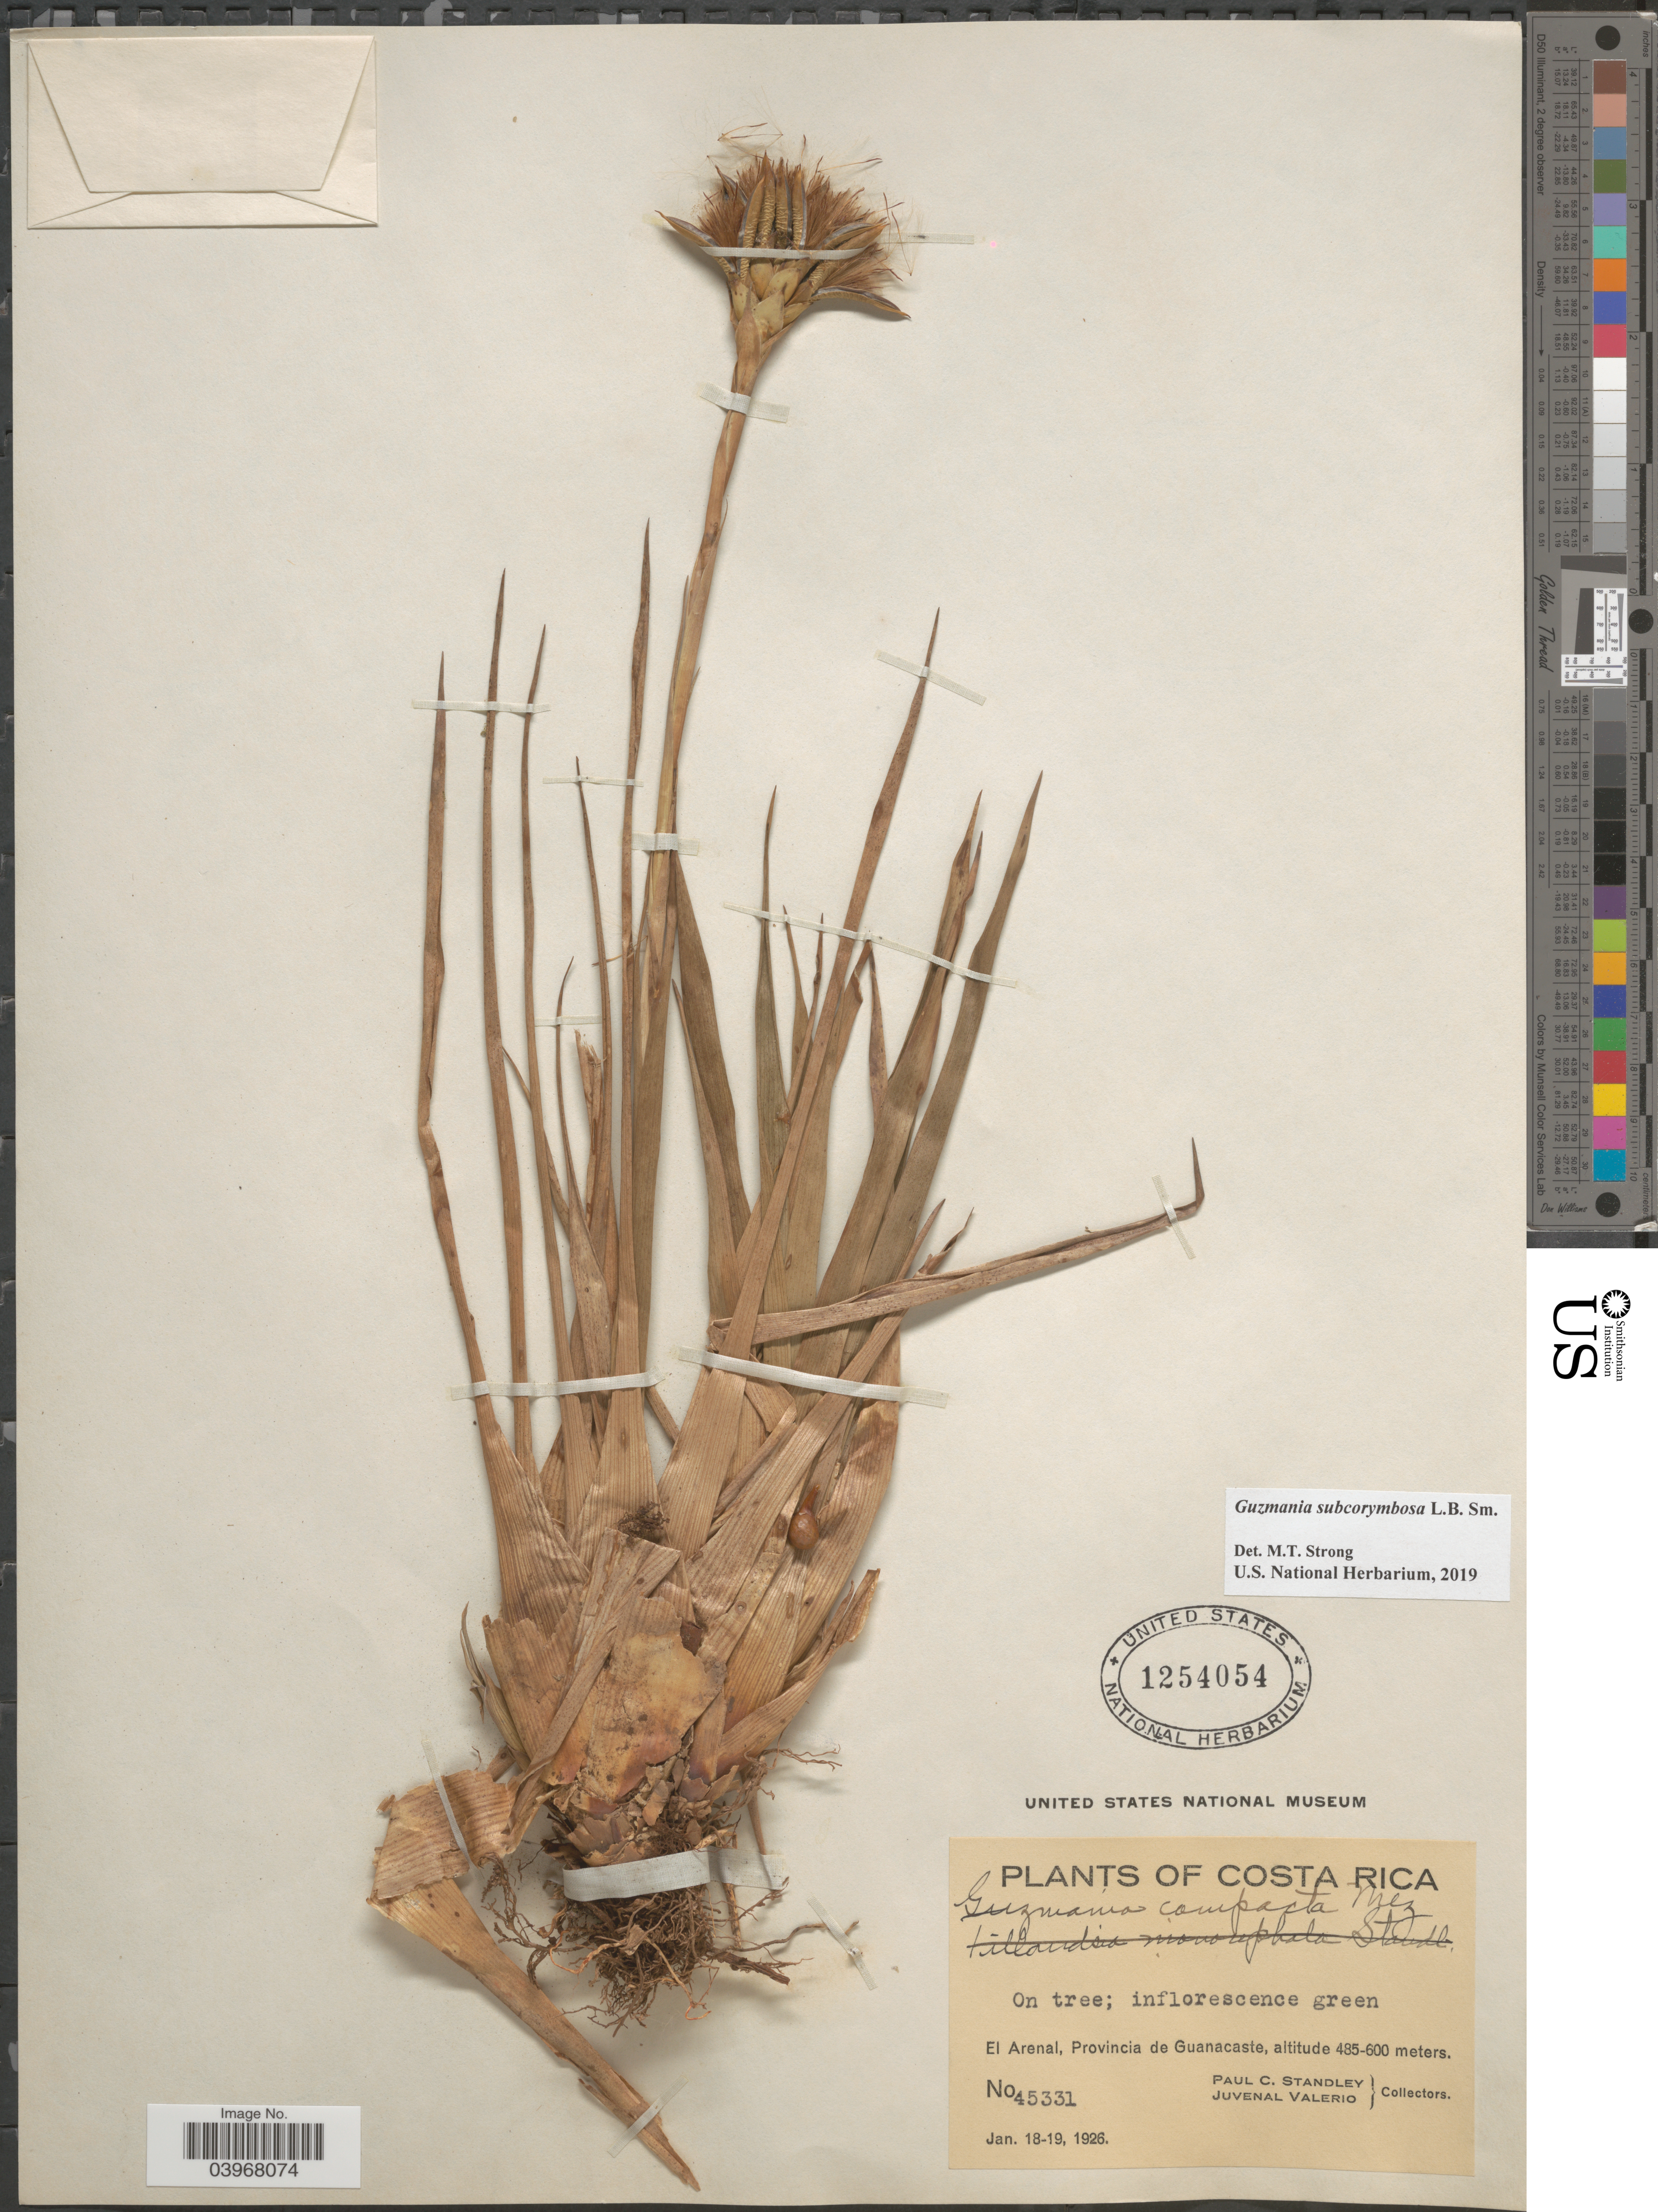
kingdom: Plantae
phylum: Tracheophyta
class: Liliopsida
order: Poales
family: Bromeliaceae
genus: Guzmania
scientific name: Guzmania subcorymbosa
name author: L.B. Sm.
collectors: P. C. Standley & J. Valerio R.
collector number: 45331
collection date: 1926-01-18/1926-01-19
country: Costa Rica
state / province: Guanacaste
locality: El Arenal.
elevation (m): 485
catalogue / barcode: US 1254054